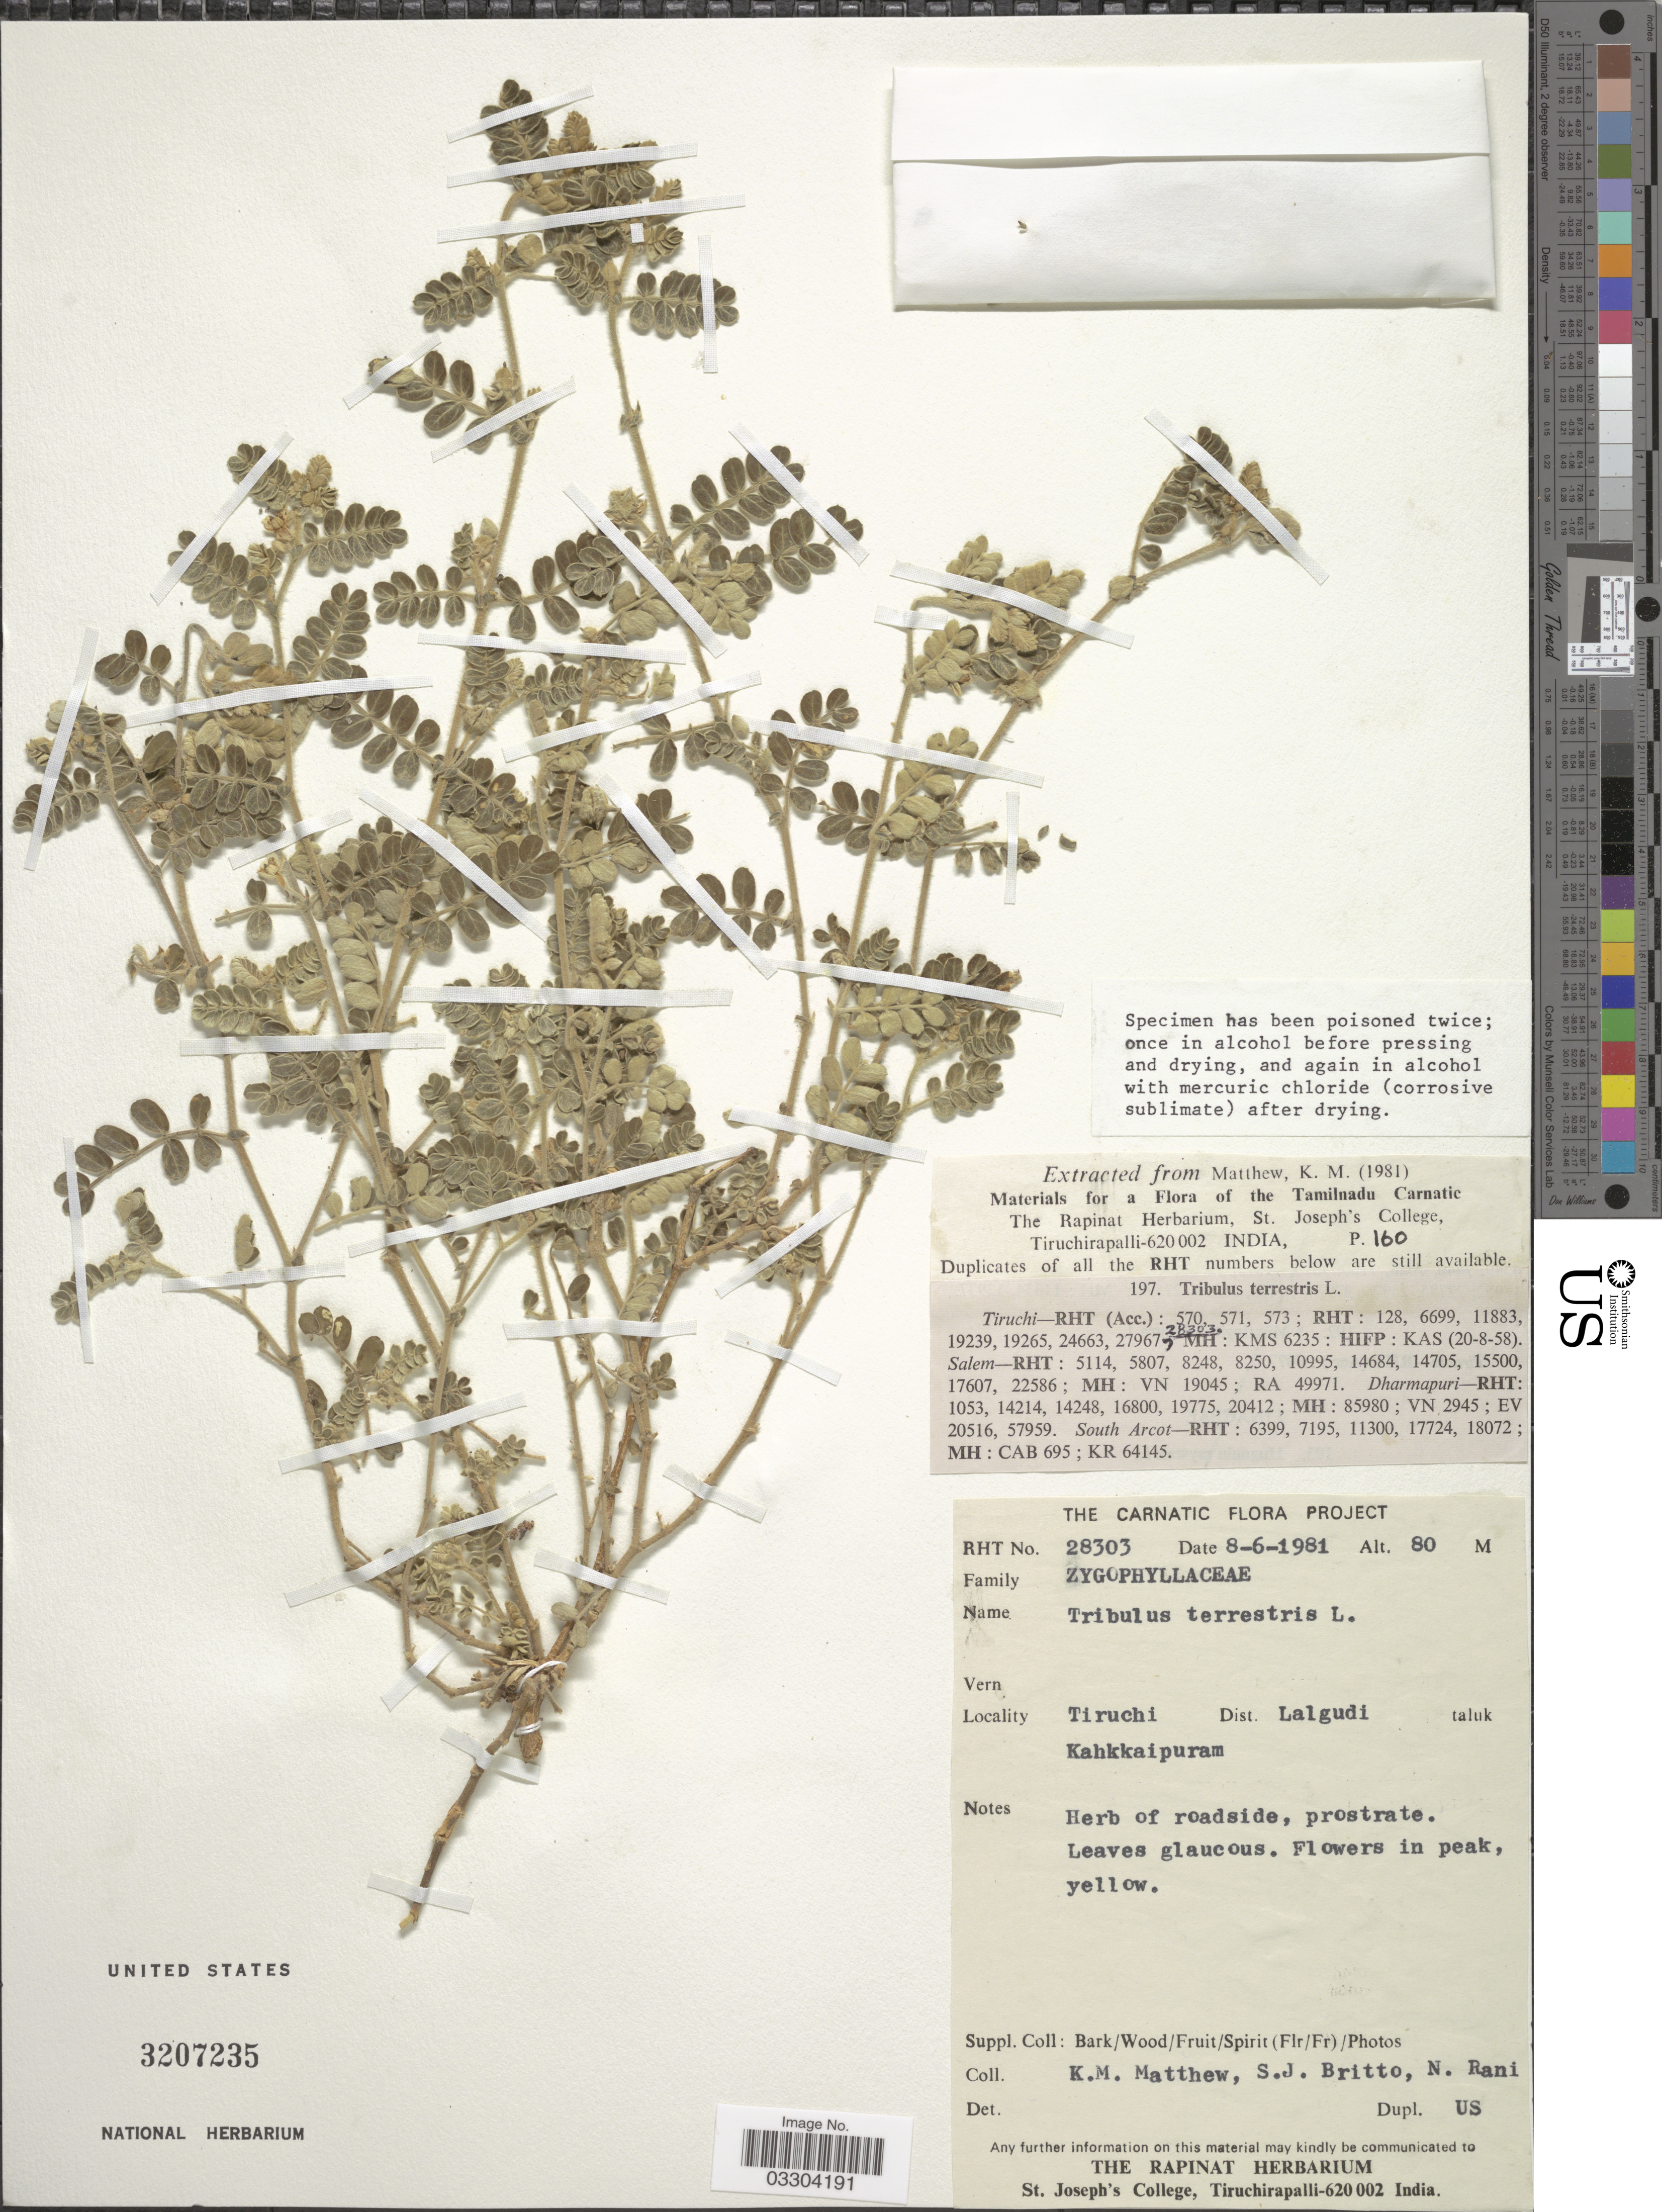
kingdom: Plantae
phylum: Tracheophyta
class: Magnoliopsida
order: Zygophyllales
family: Zygophyllaceae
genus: Tribulus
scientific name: Tribulus terrestris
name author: L.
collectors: K. M. Matthew, S. J. Britto & N. Rani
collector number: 28303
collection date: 1981-06-08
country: Philippines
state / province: Muslim Mindanao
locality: Tiruchi, Dist. Lalgudi, taluk, Kahkkaipuram.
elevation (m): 80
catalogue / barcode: US 3207235